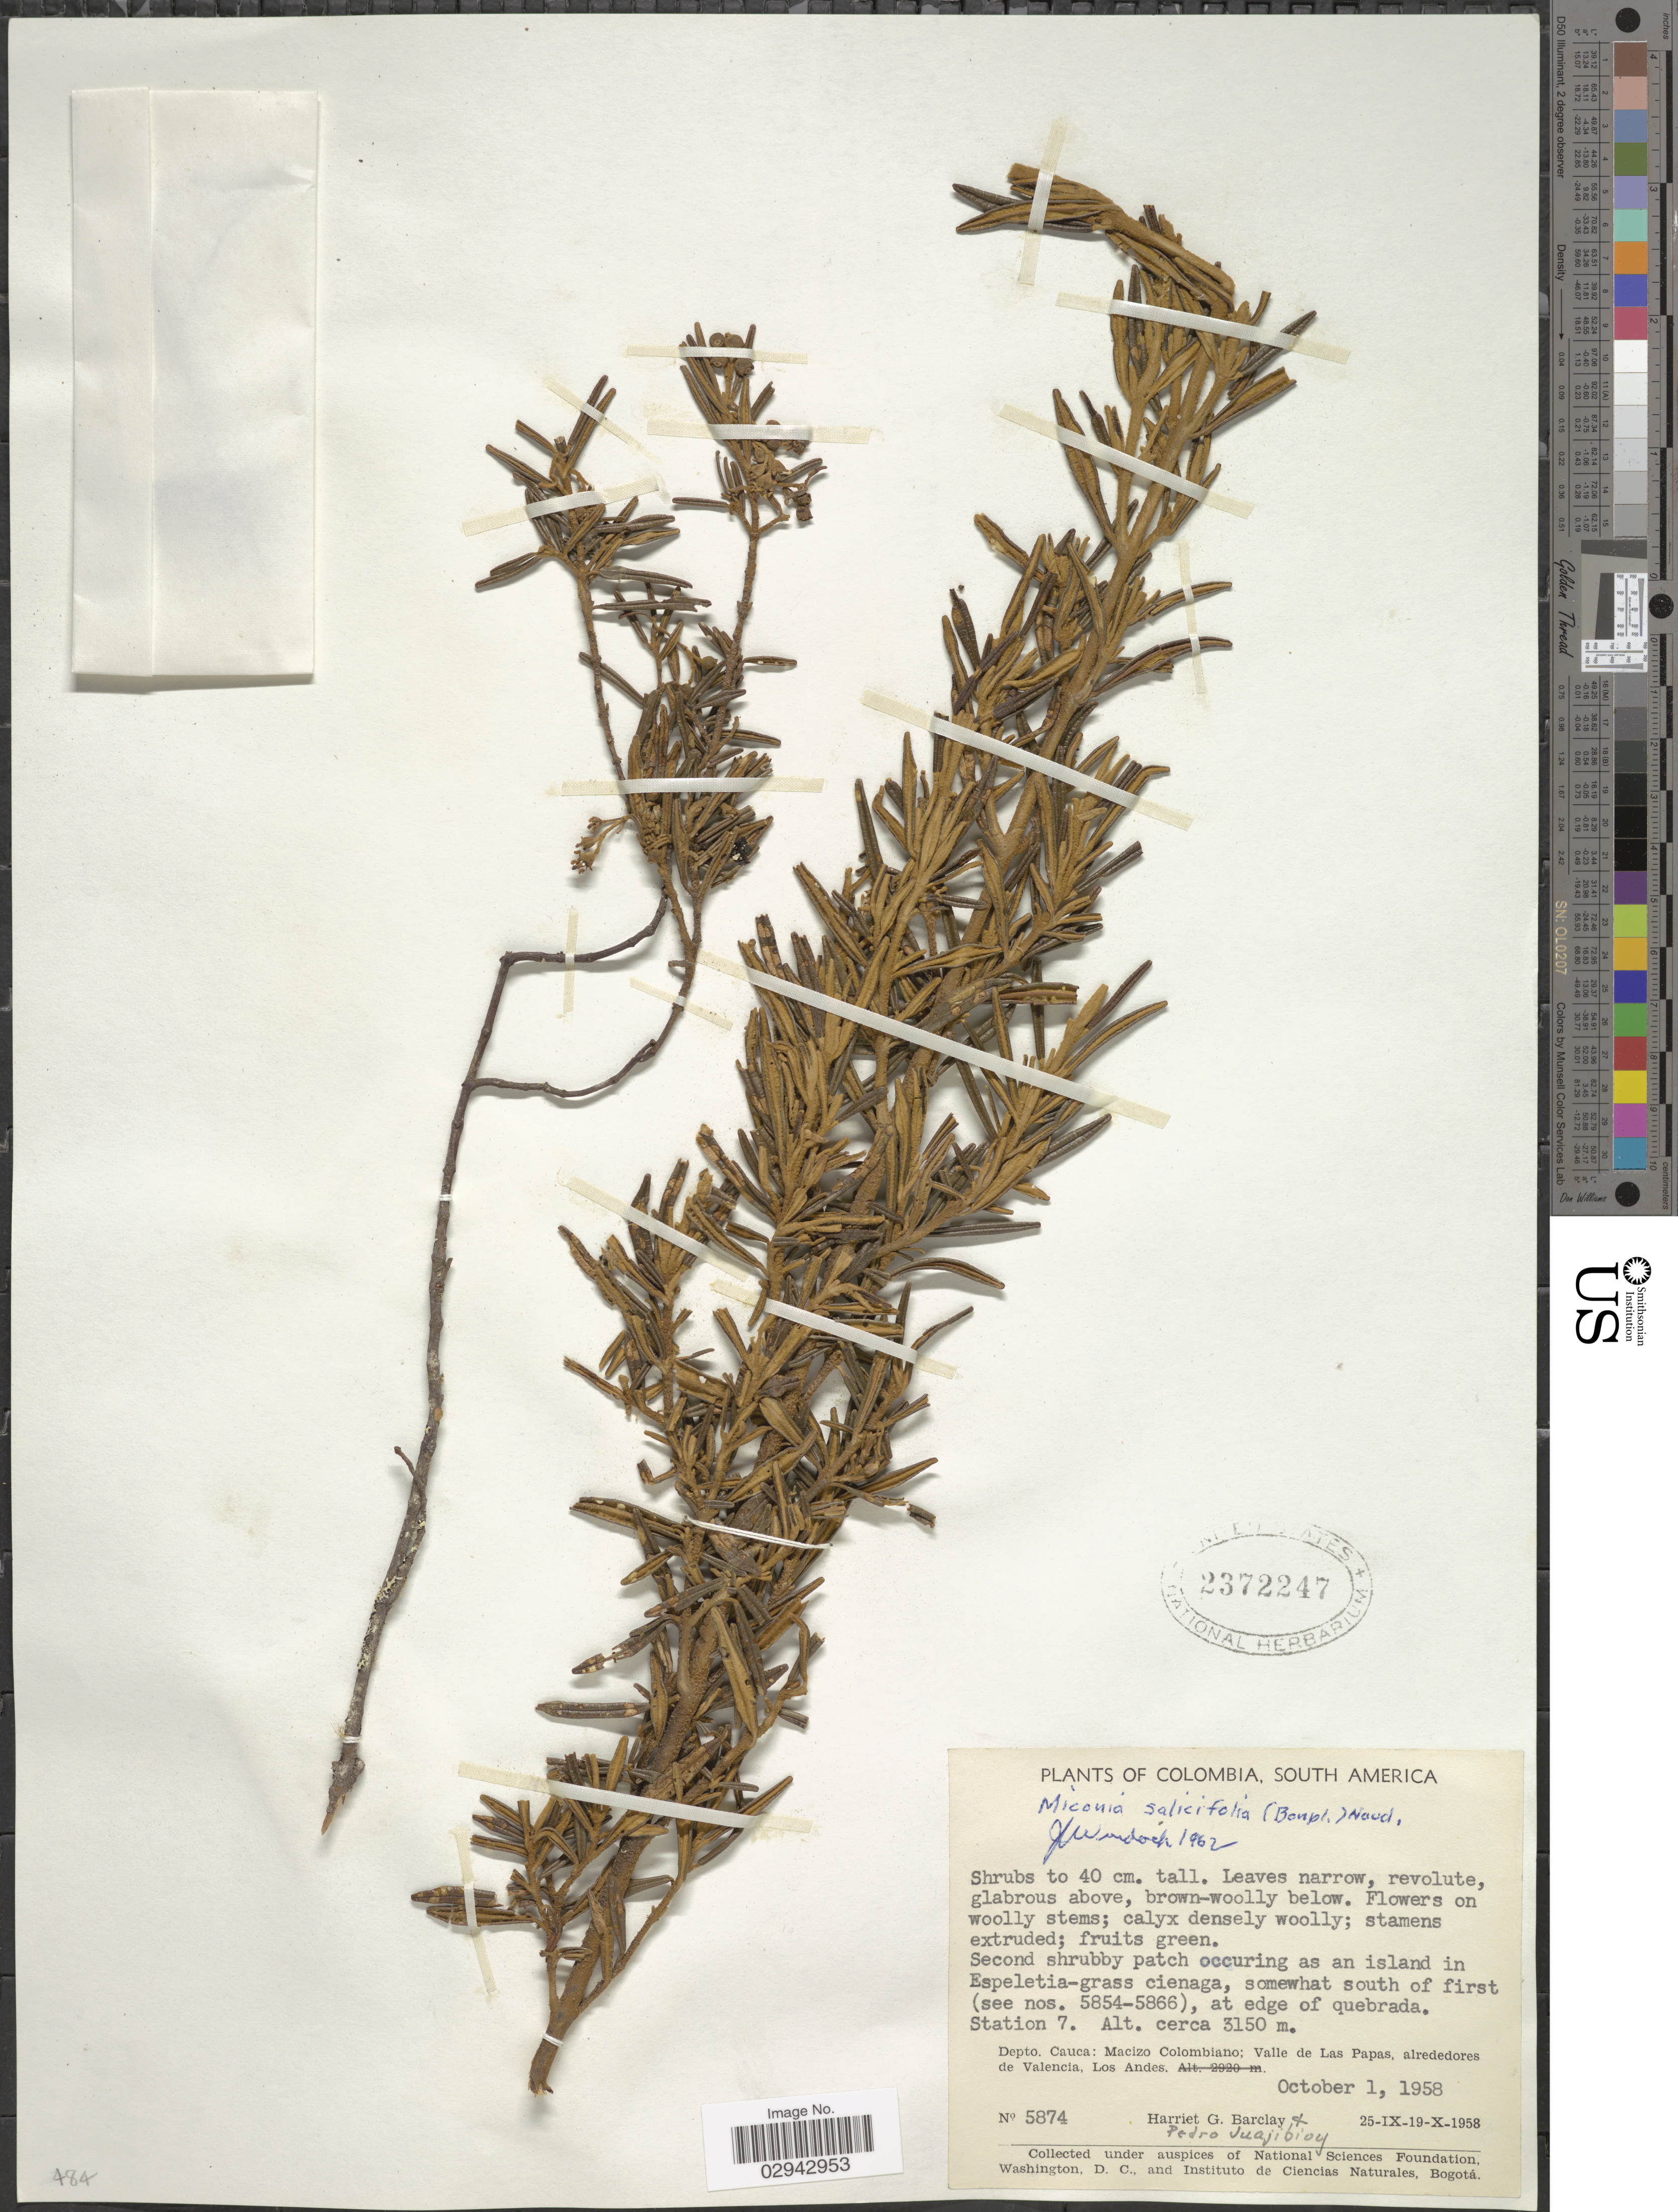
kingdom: Plantae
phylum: Tracheophyta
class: Magnoliopsida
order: Myrtales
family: Melastomataceae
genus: Miconia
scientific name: Miconia salicifolia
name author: (Bonpl.) Naudin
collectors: H. G. Barclay & P. Juajibioy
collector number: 5874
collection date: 1958-10-01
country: Colombia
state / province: Cauca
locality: Edge of quebrada. Station 7. Depto. Cauca: Macizo Colombiano; Valle de Las Papas, alrededores de Valencia, Los Andes.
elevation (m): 3150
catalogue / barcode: US 2372247